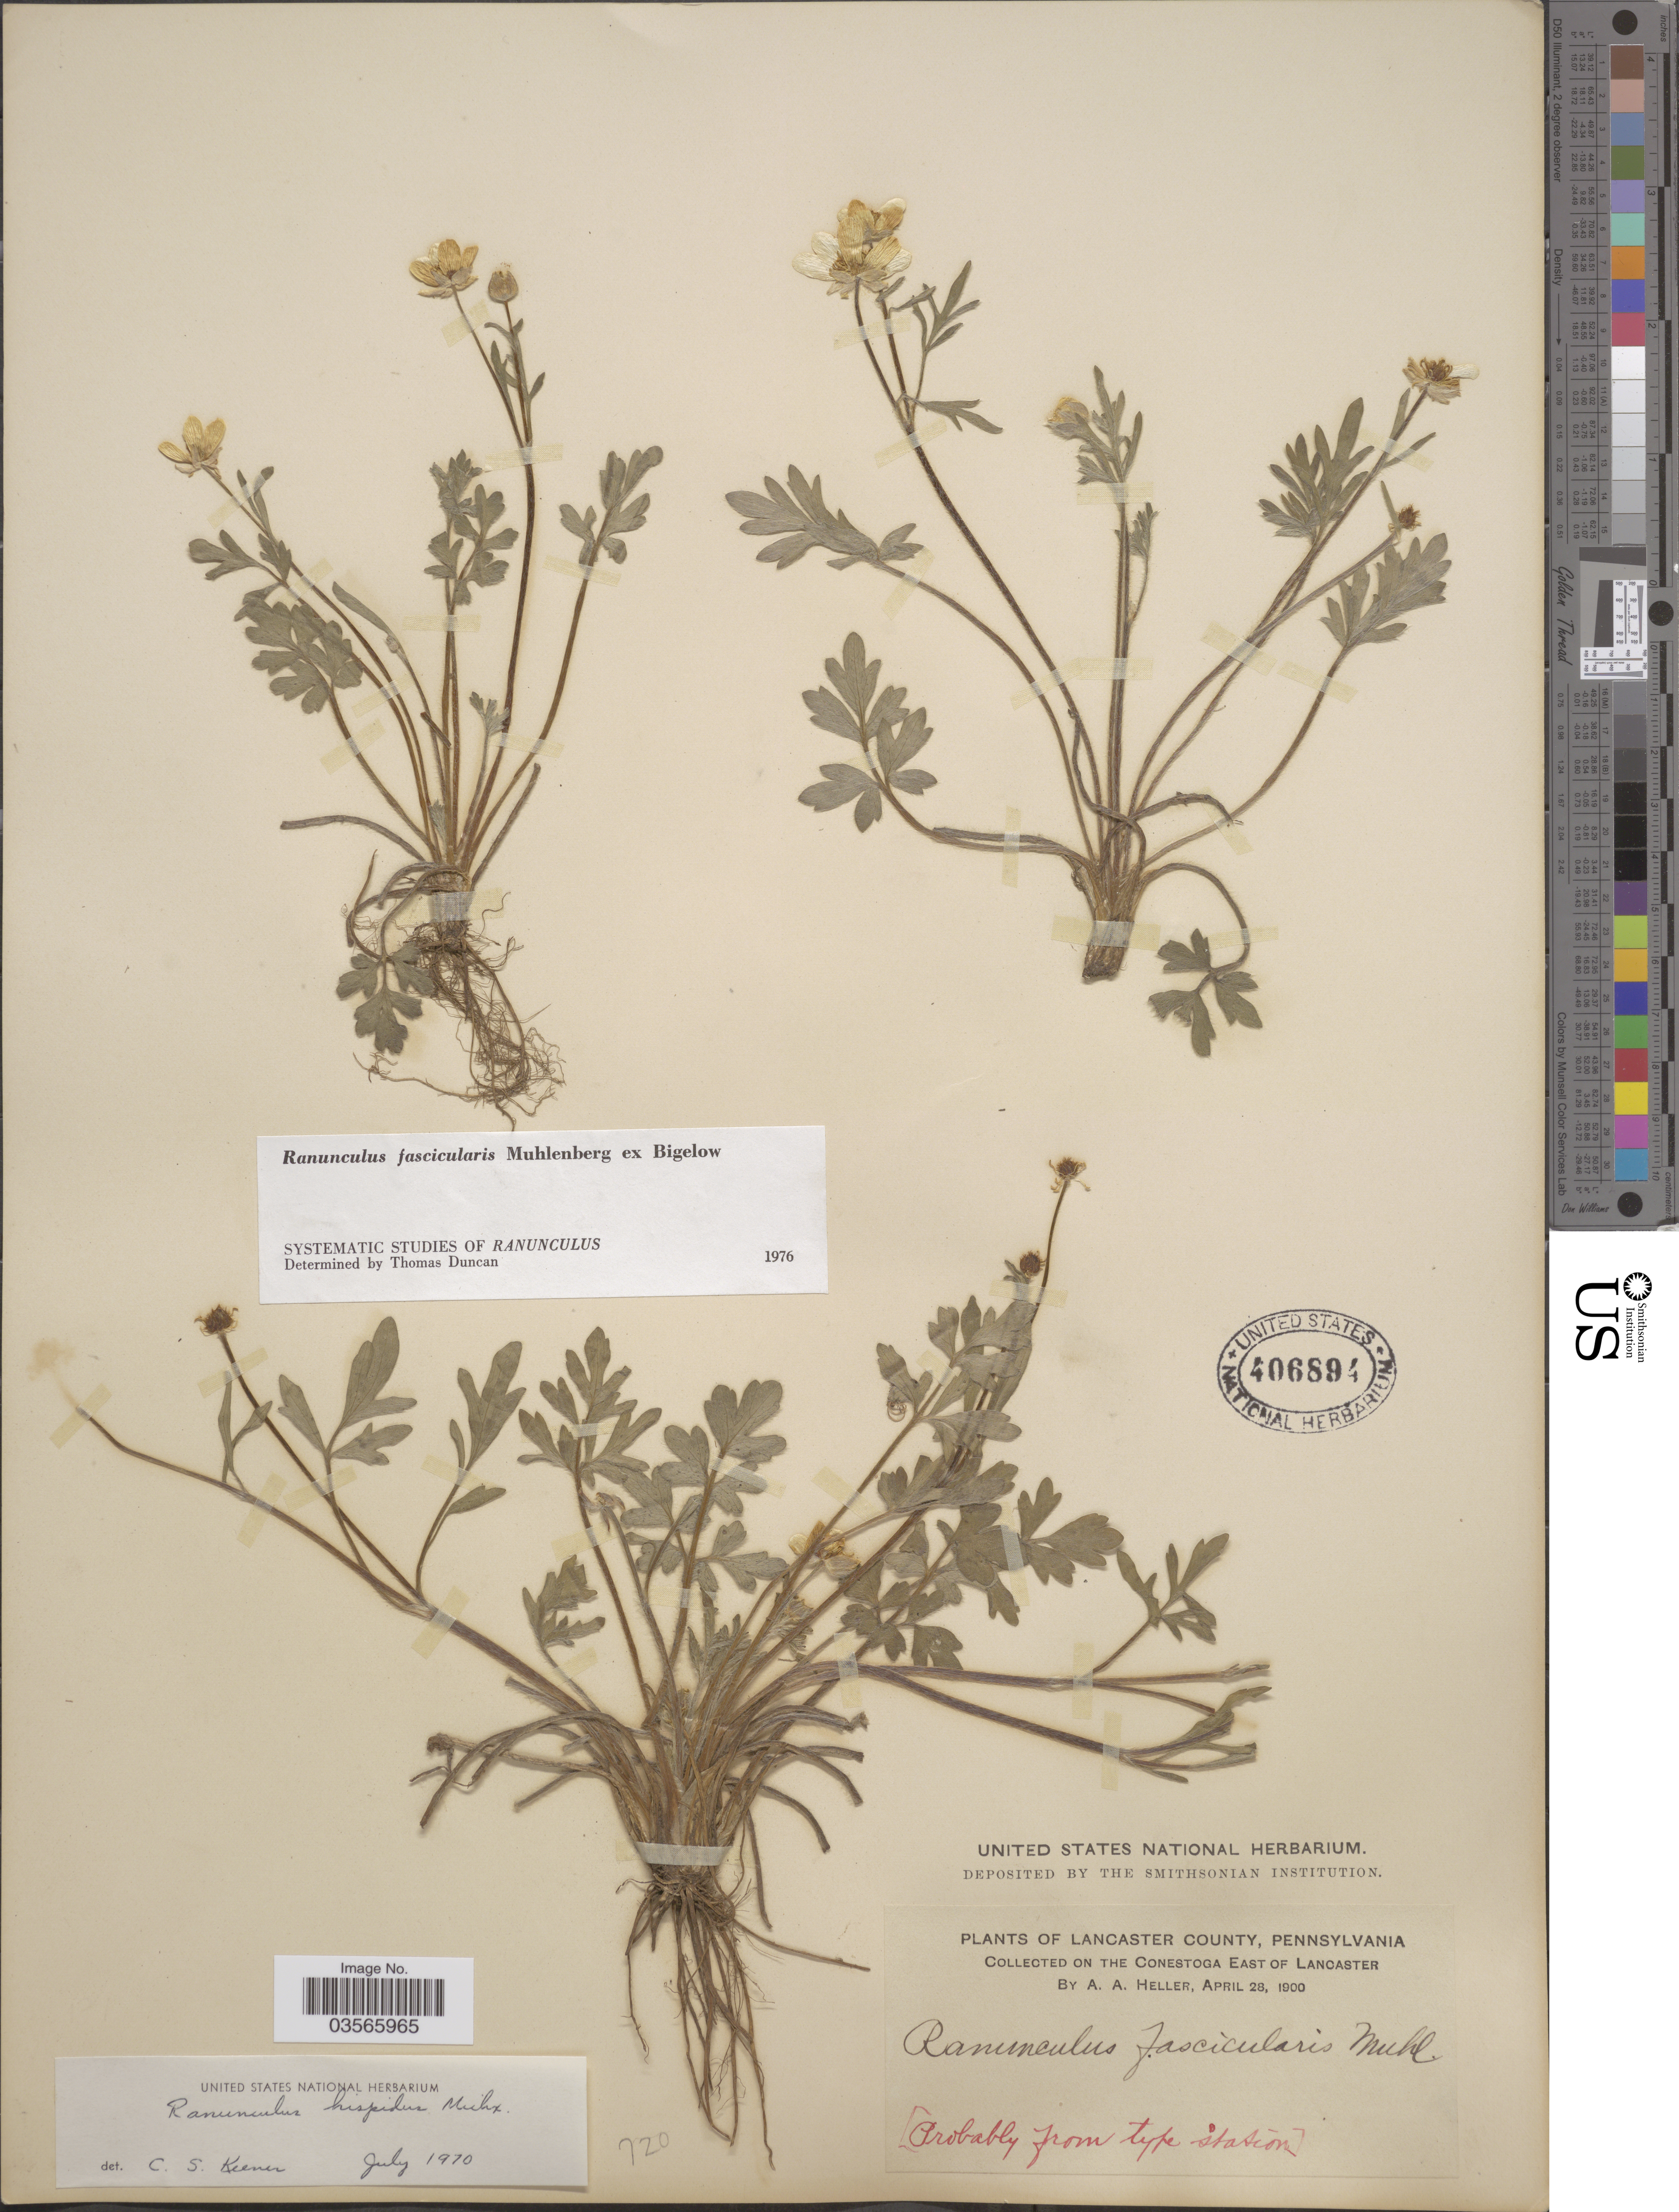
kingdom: Plantae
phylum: Tracheophyta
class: Magnoliopsida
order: Ranunculales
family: Ranunculaceae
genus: Ranunculus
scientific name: Ranunculus fascicularis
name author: Muhl. ex Bigelow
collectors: A. A. Heller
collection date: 1900-04-28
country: United States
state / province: Pennsylvania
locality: Lancaster County. On the Conestoga East of Lancaster.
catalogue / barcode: US 406894